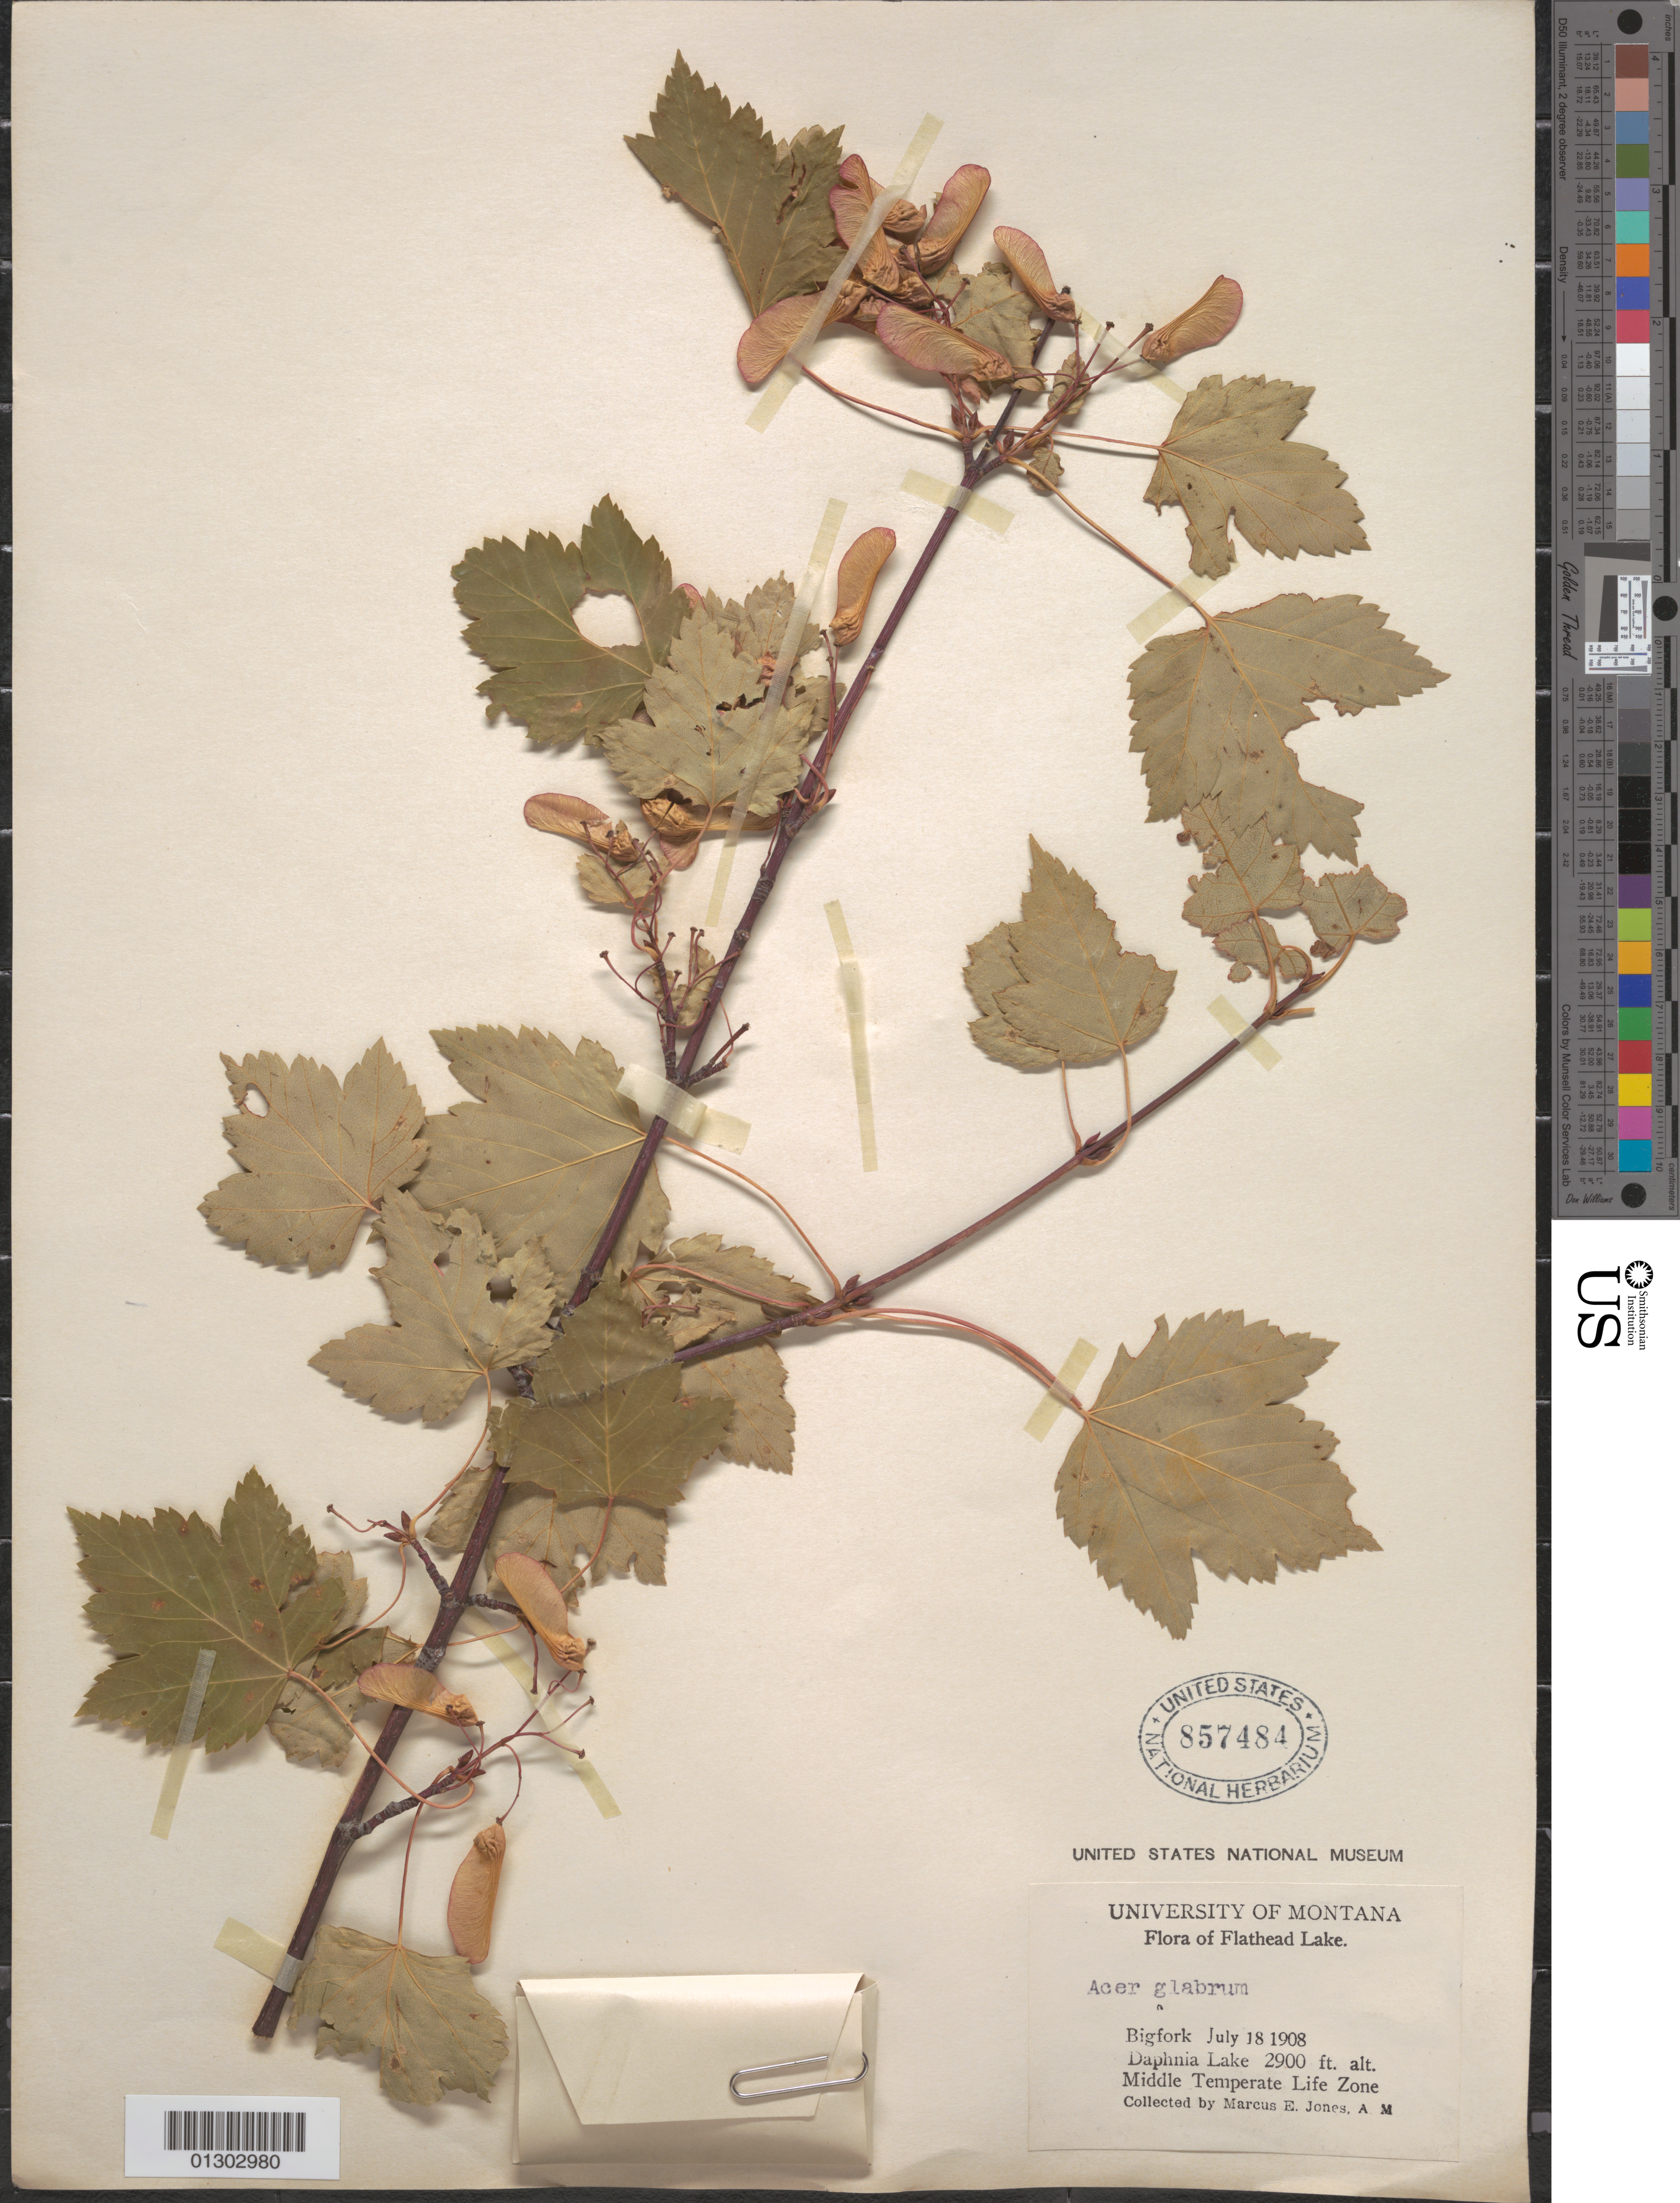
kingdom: Plantae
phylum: Tracheophyta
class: Magnoliopsida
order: Sapindales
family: Sapindaceae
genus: Acer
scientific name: Acer glabrum var. douglasii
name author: (Hook.) Dippel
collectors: M. E. Jones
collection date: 1908-07-18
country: United States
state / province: Montana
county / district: Flathead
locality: Flathead Lake, Bigfork, Daphnia Lake.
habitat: Middle temperate life zone.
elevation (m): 884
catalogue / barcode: US 857484